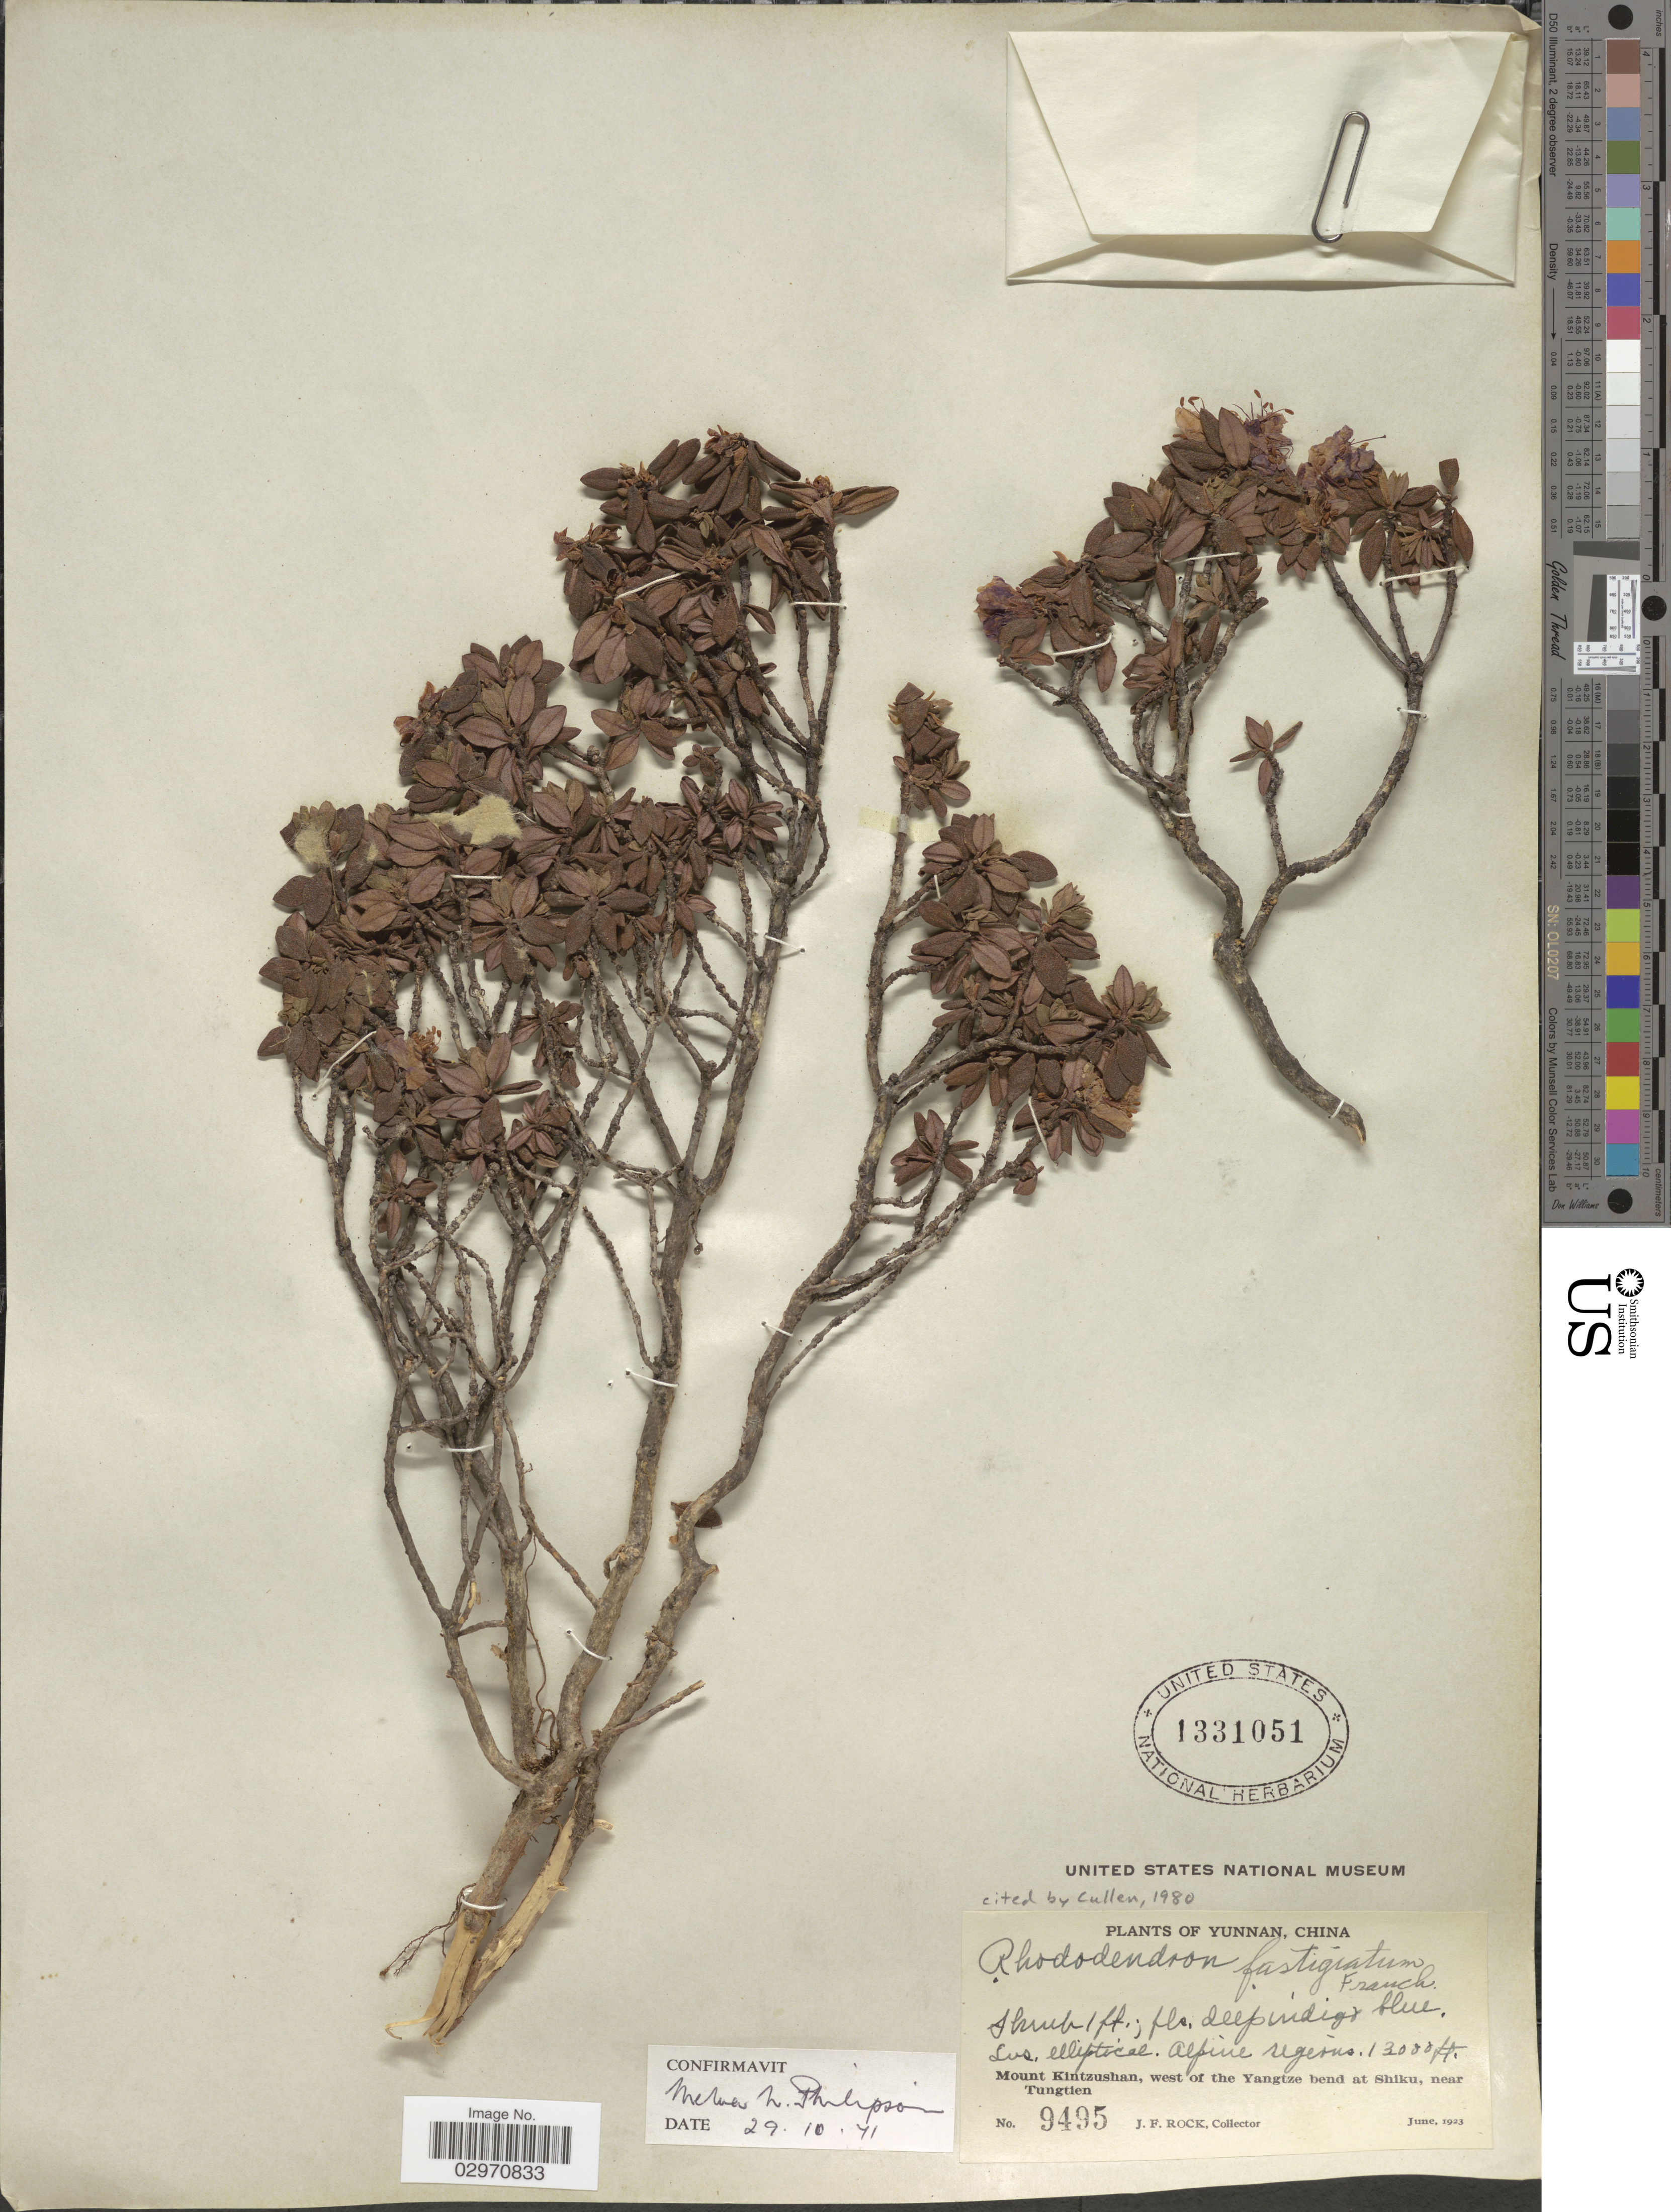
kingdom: Plantae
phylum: Tracheophyta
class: Magnoliopsida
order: Ericales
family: Ericaceae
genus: Rhododendron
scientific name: Rhododendron fastigiatum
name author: Franch.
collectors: J. Rock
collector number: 9495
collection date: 1923-06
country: China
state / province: Yunnan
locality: Alpine regions. Mount Kintzushan, west of the Yangtze bend at Shiku, near Tungtien.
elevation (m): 3962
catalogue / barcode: US 1331051